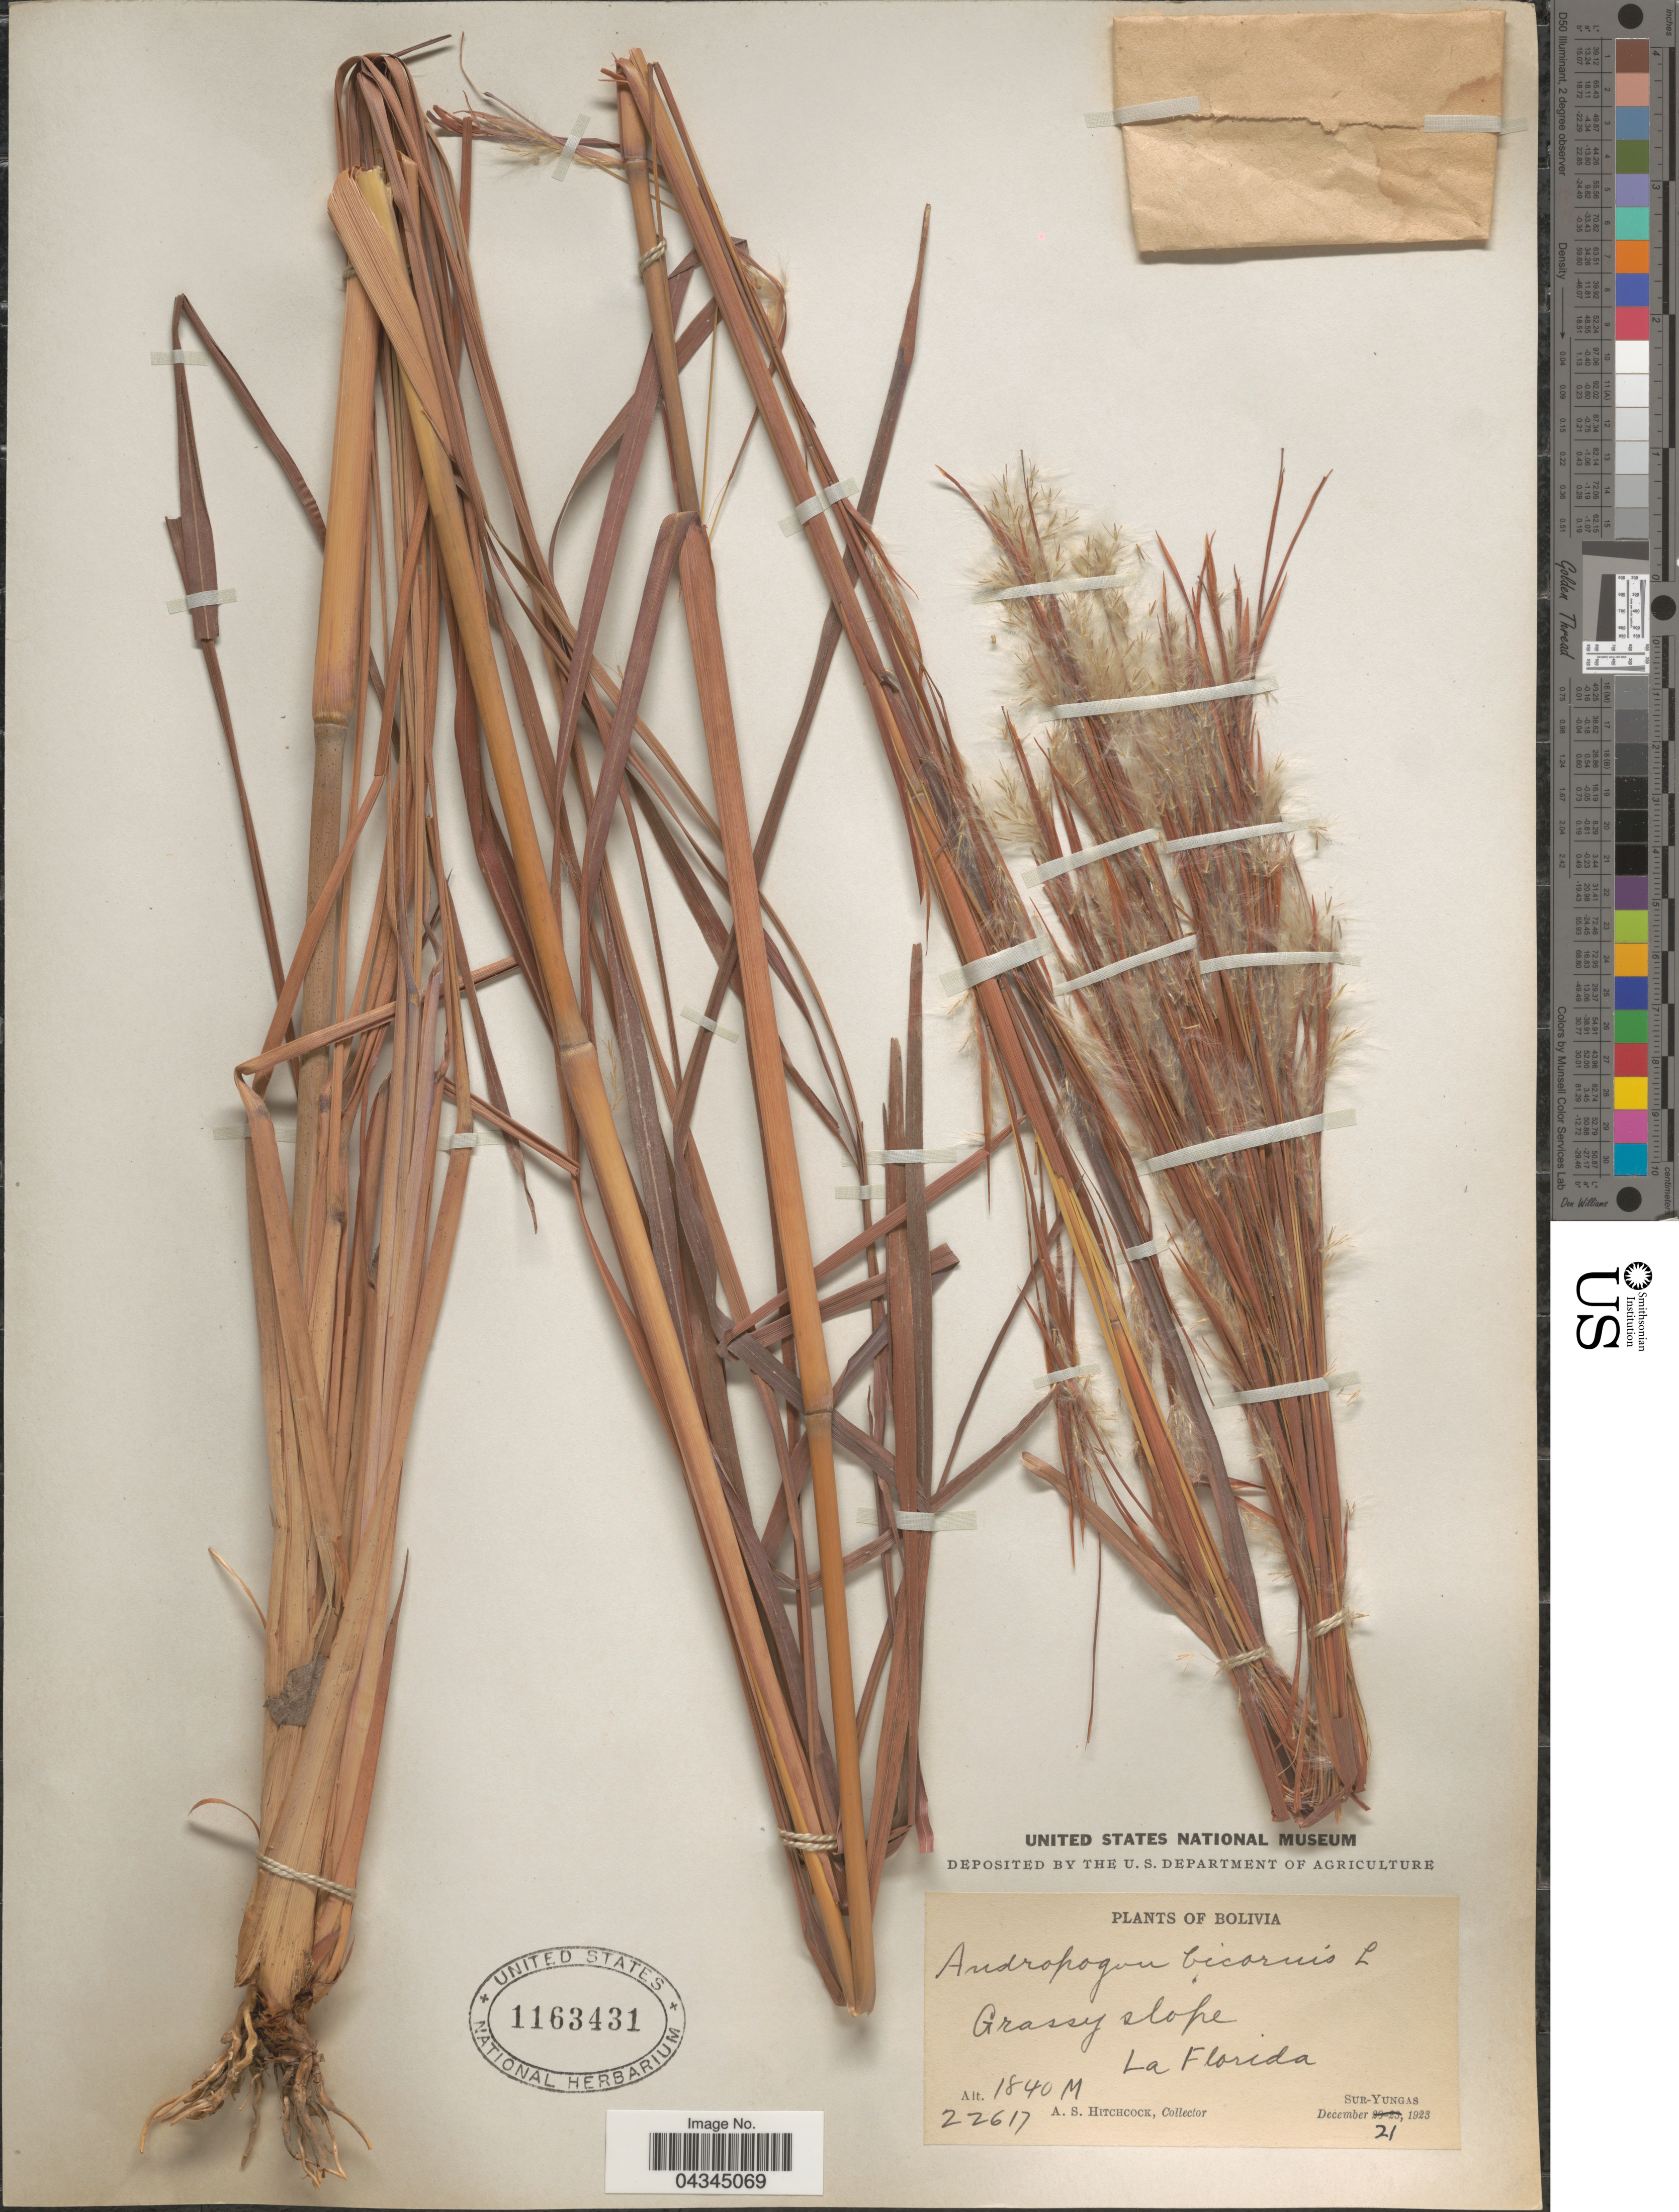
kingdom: Plantae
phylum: Tracheophyta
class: Liliopsida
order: Poales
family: Poaceae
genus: Andropogon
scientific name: Andropogon bicornis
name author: L.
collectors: A. S. Hitchcock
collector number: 22617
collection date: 1923-12-21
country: Bolivia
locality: Grassy slope La Florida. Sur-Yungas.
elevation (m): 1840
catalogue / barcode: US 1163431